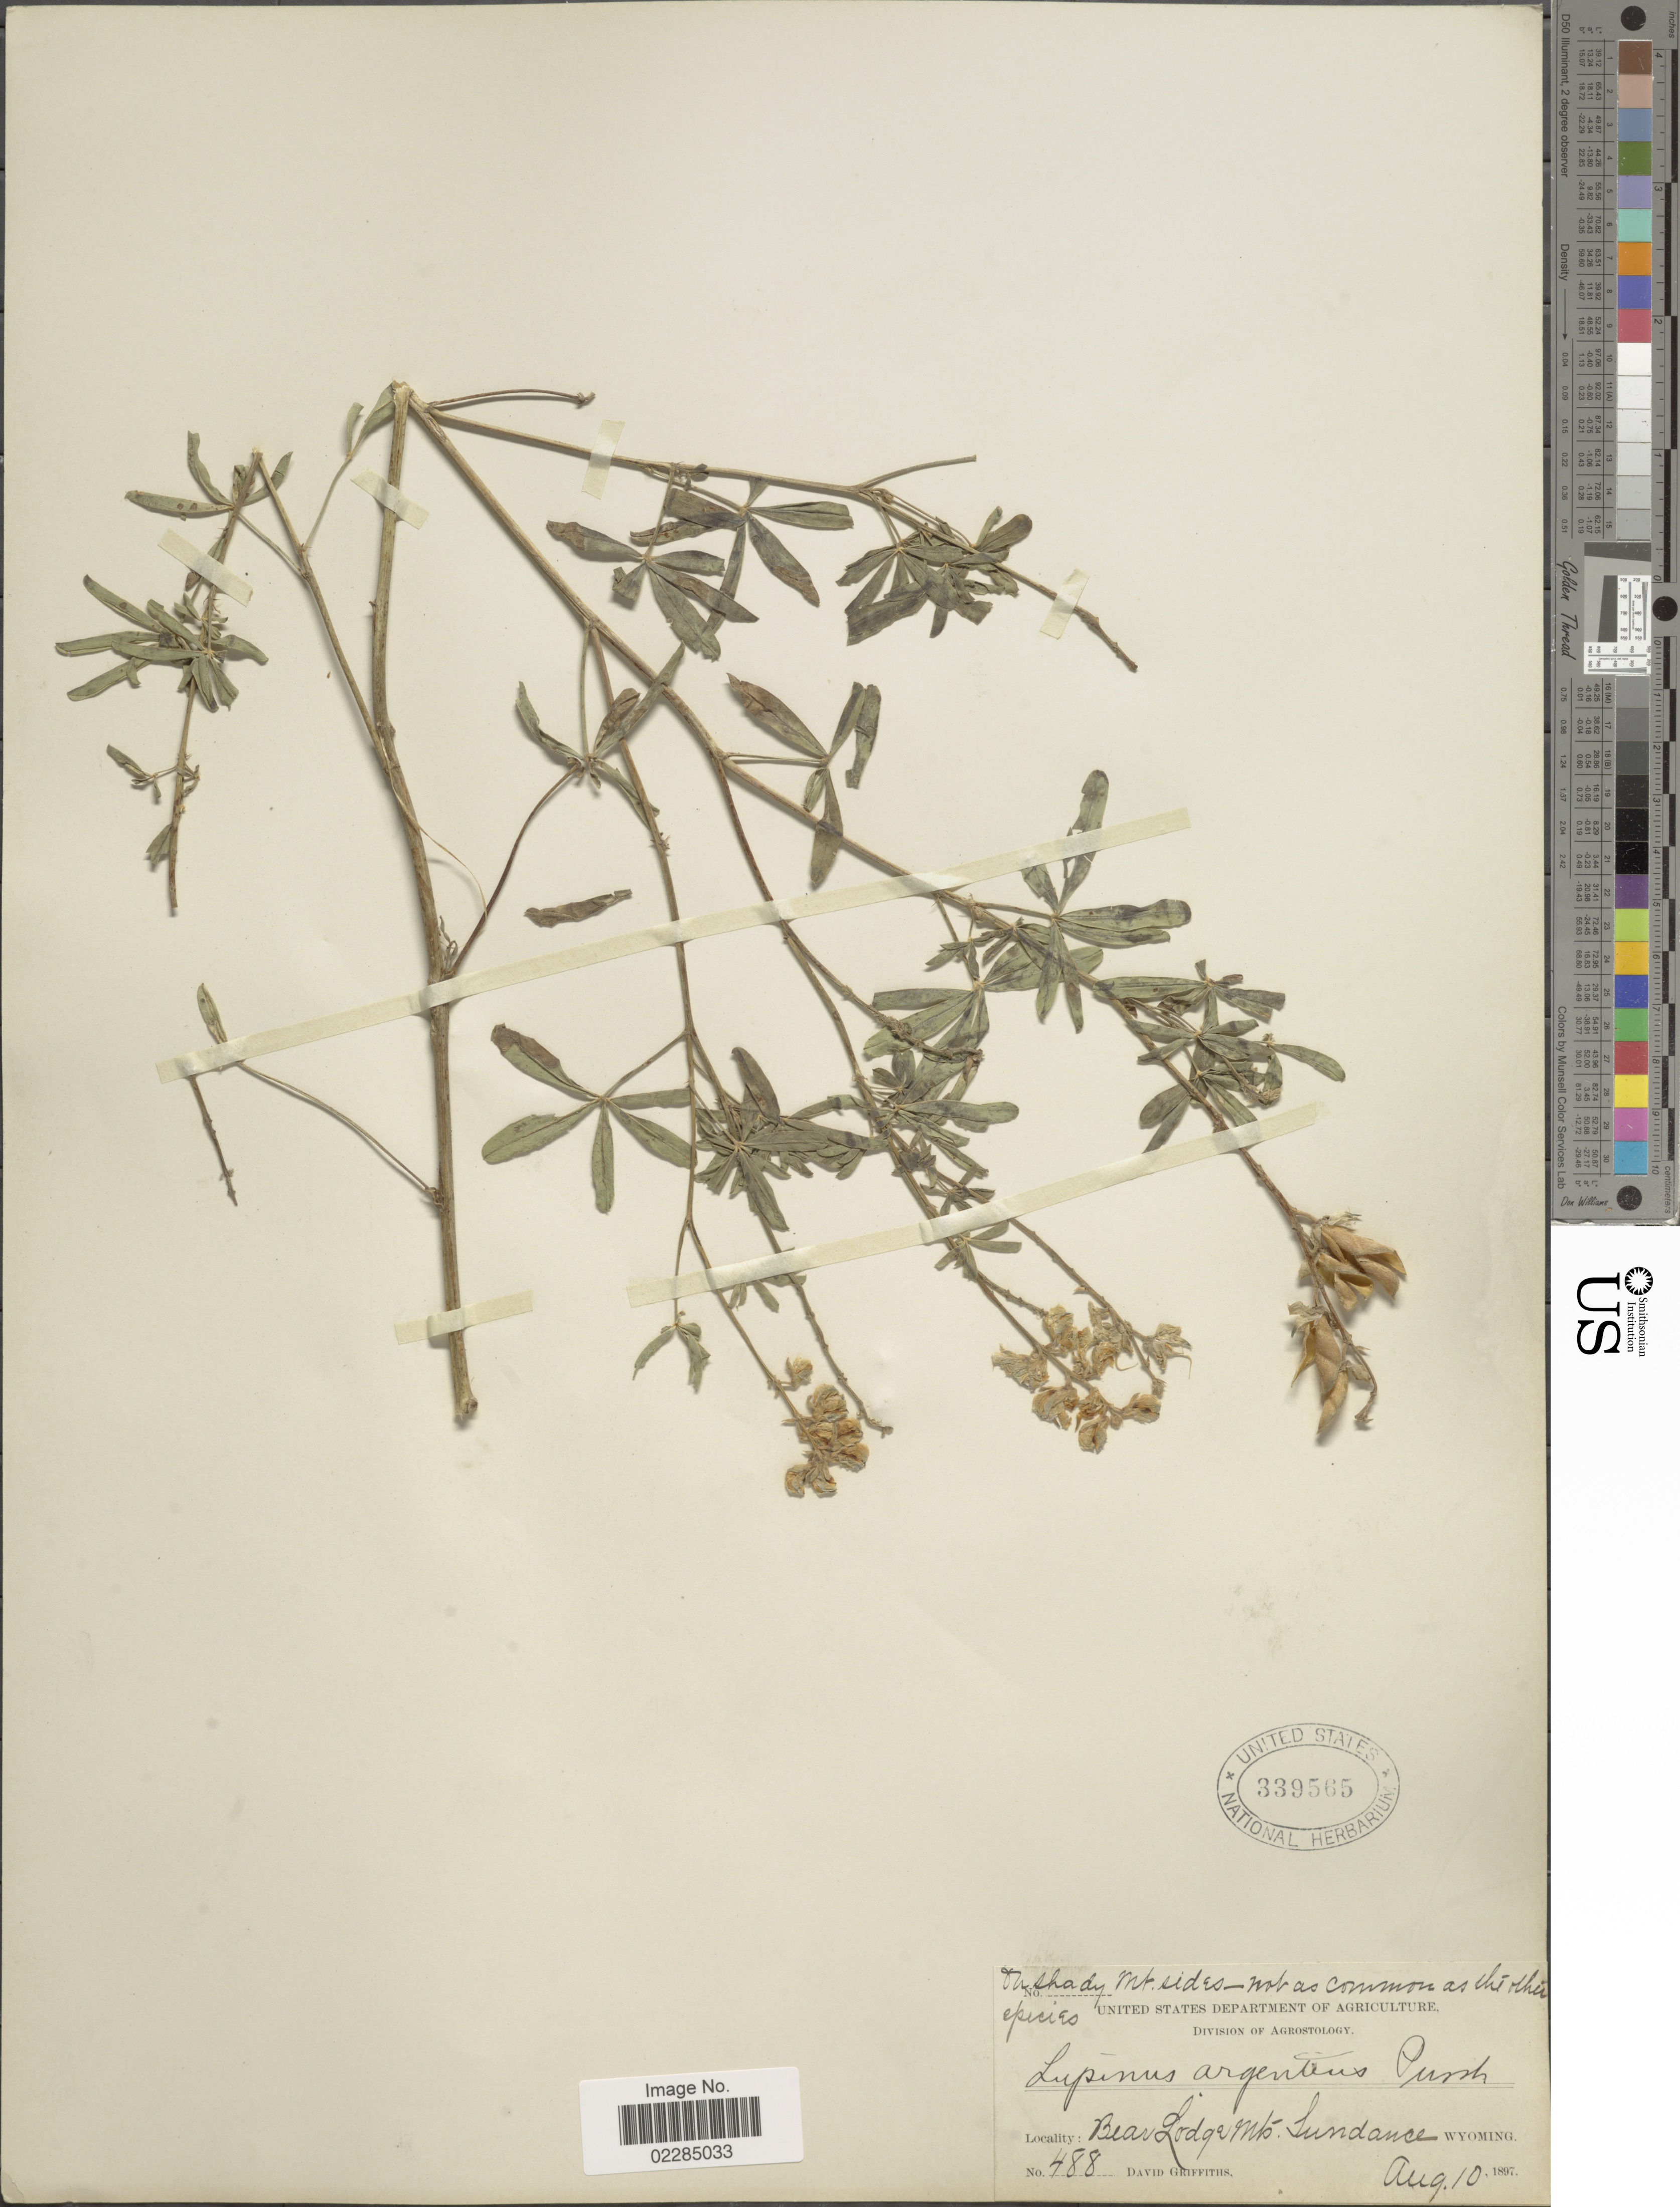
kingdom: Plantae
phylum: Tracheophyta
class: Magnoliopsida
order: Fabales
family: Fabaceae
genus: Lupinus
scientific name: Lupinus decumbens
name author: Torr.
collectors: D. Griffiths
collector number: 488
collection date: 1897-08-10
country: United States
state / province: Wyoming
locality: Bear Lodge Mts., Sundance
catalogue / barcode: US 339565